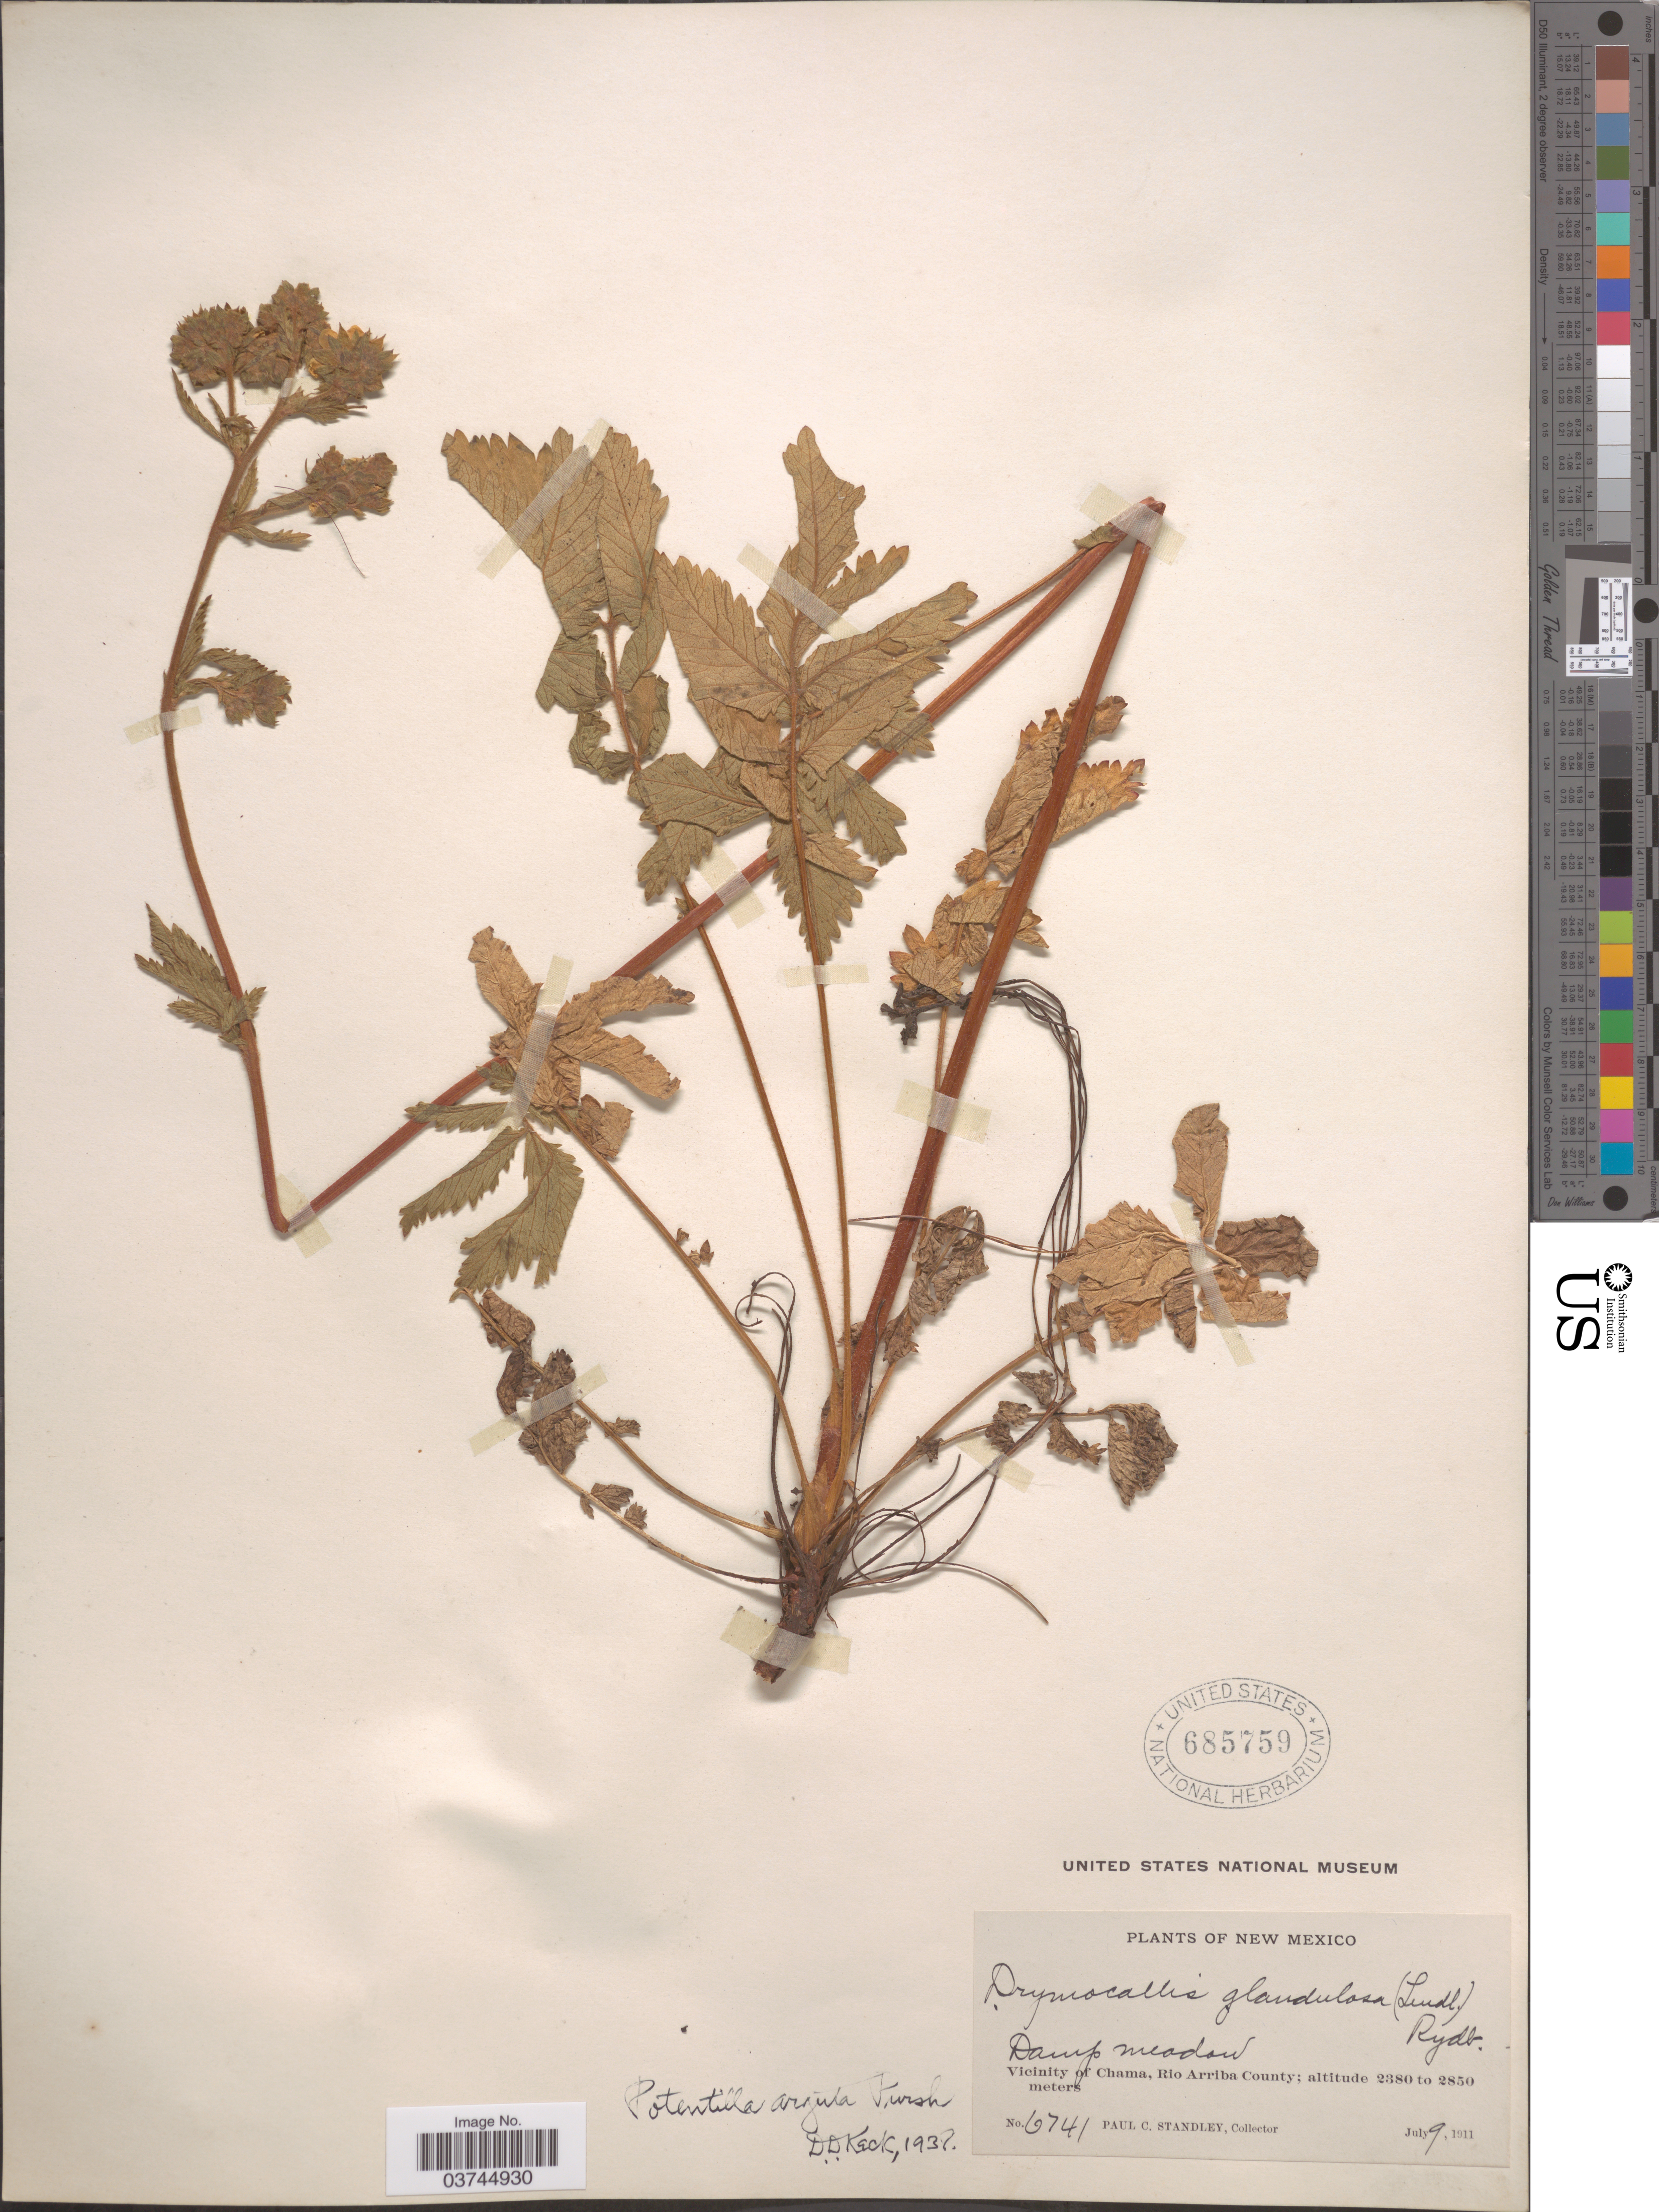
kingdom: Plantae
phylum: Tracheophyta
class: Magnoliopsida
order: Rosales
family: Rosaceae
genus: Drymocallis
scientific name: Drymocallis arguta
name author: (Pursh) Rydb.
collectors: P. C. Standley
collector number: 6741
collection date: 1911-07-09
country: United States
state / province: New Mexico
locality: Vicinity of Chama, Rio Arriba County.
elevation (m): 2380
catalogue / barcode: US 685759